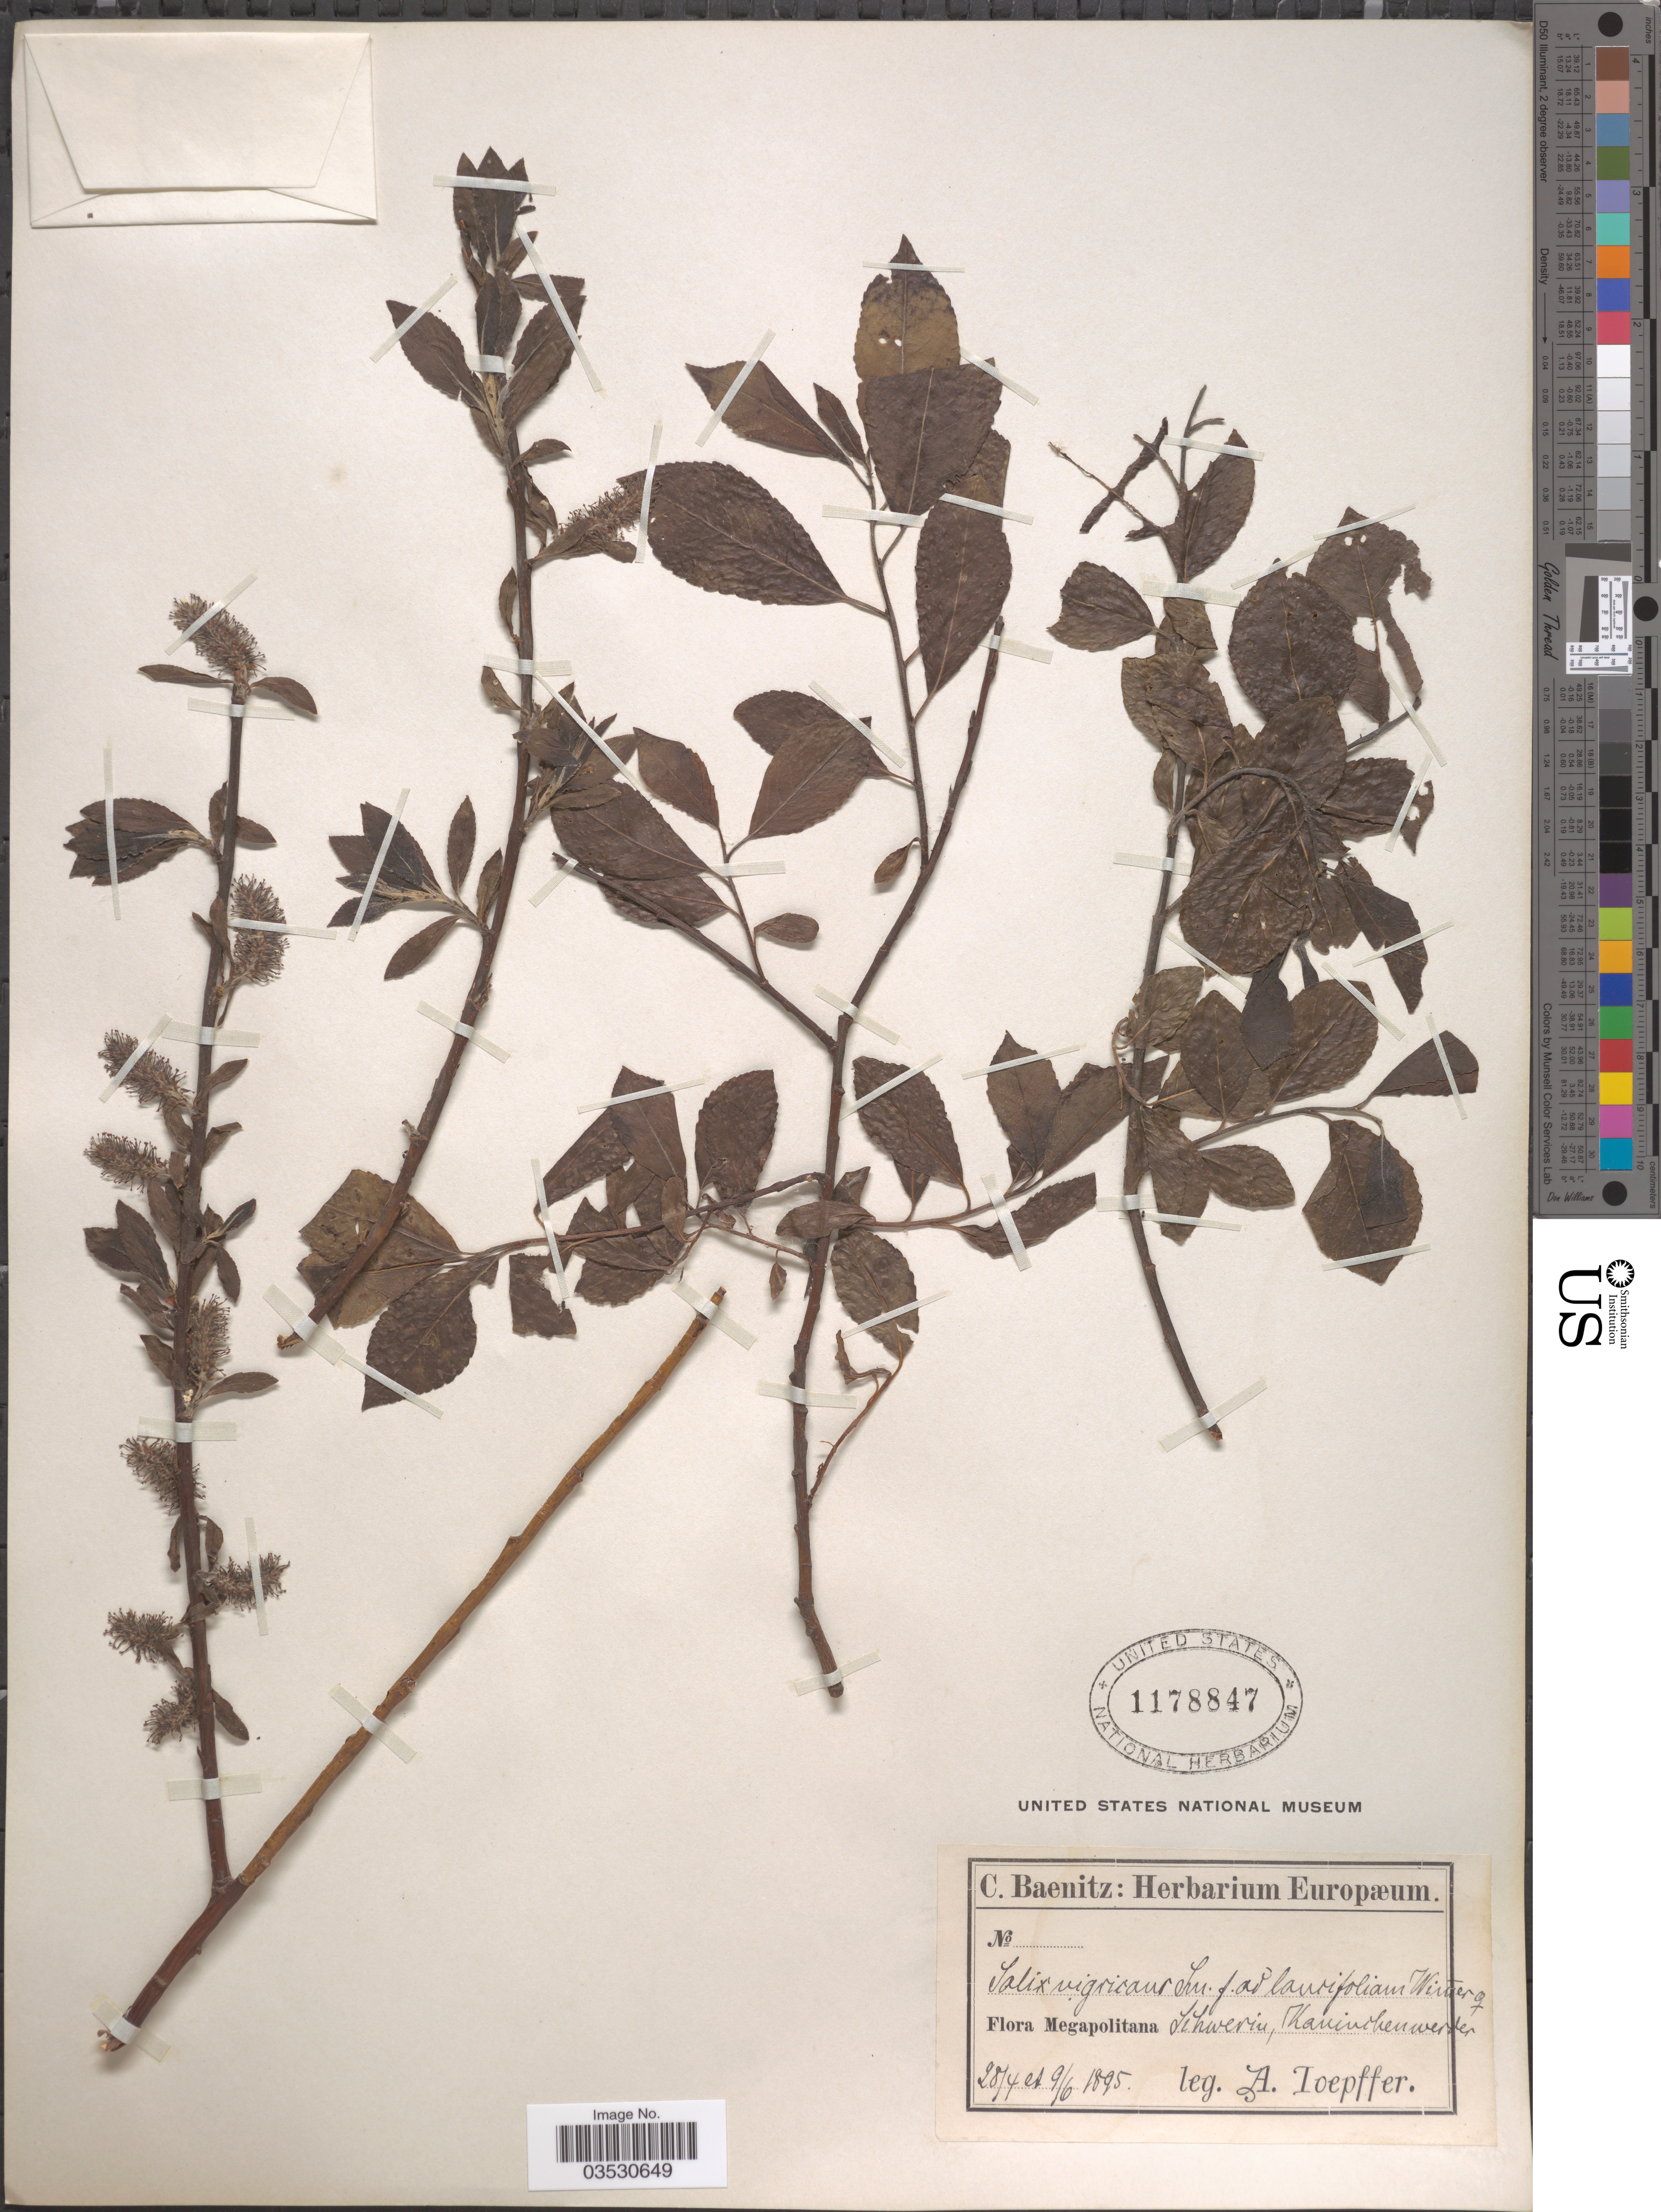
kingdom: Plantae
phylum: Tracheophyta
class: Magnoliopsida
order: Malpighiales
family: Salicaceae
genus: Salix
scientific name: Salix myrsinifolia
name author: Salisb.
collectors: A. Toepffer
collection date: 1895-04-28/1895-06-09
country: Germany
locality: Megapolitana Schwerin, Kaninchenwerder.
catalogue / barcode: US 1178847